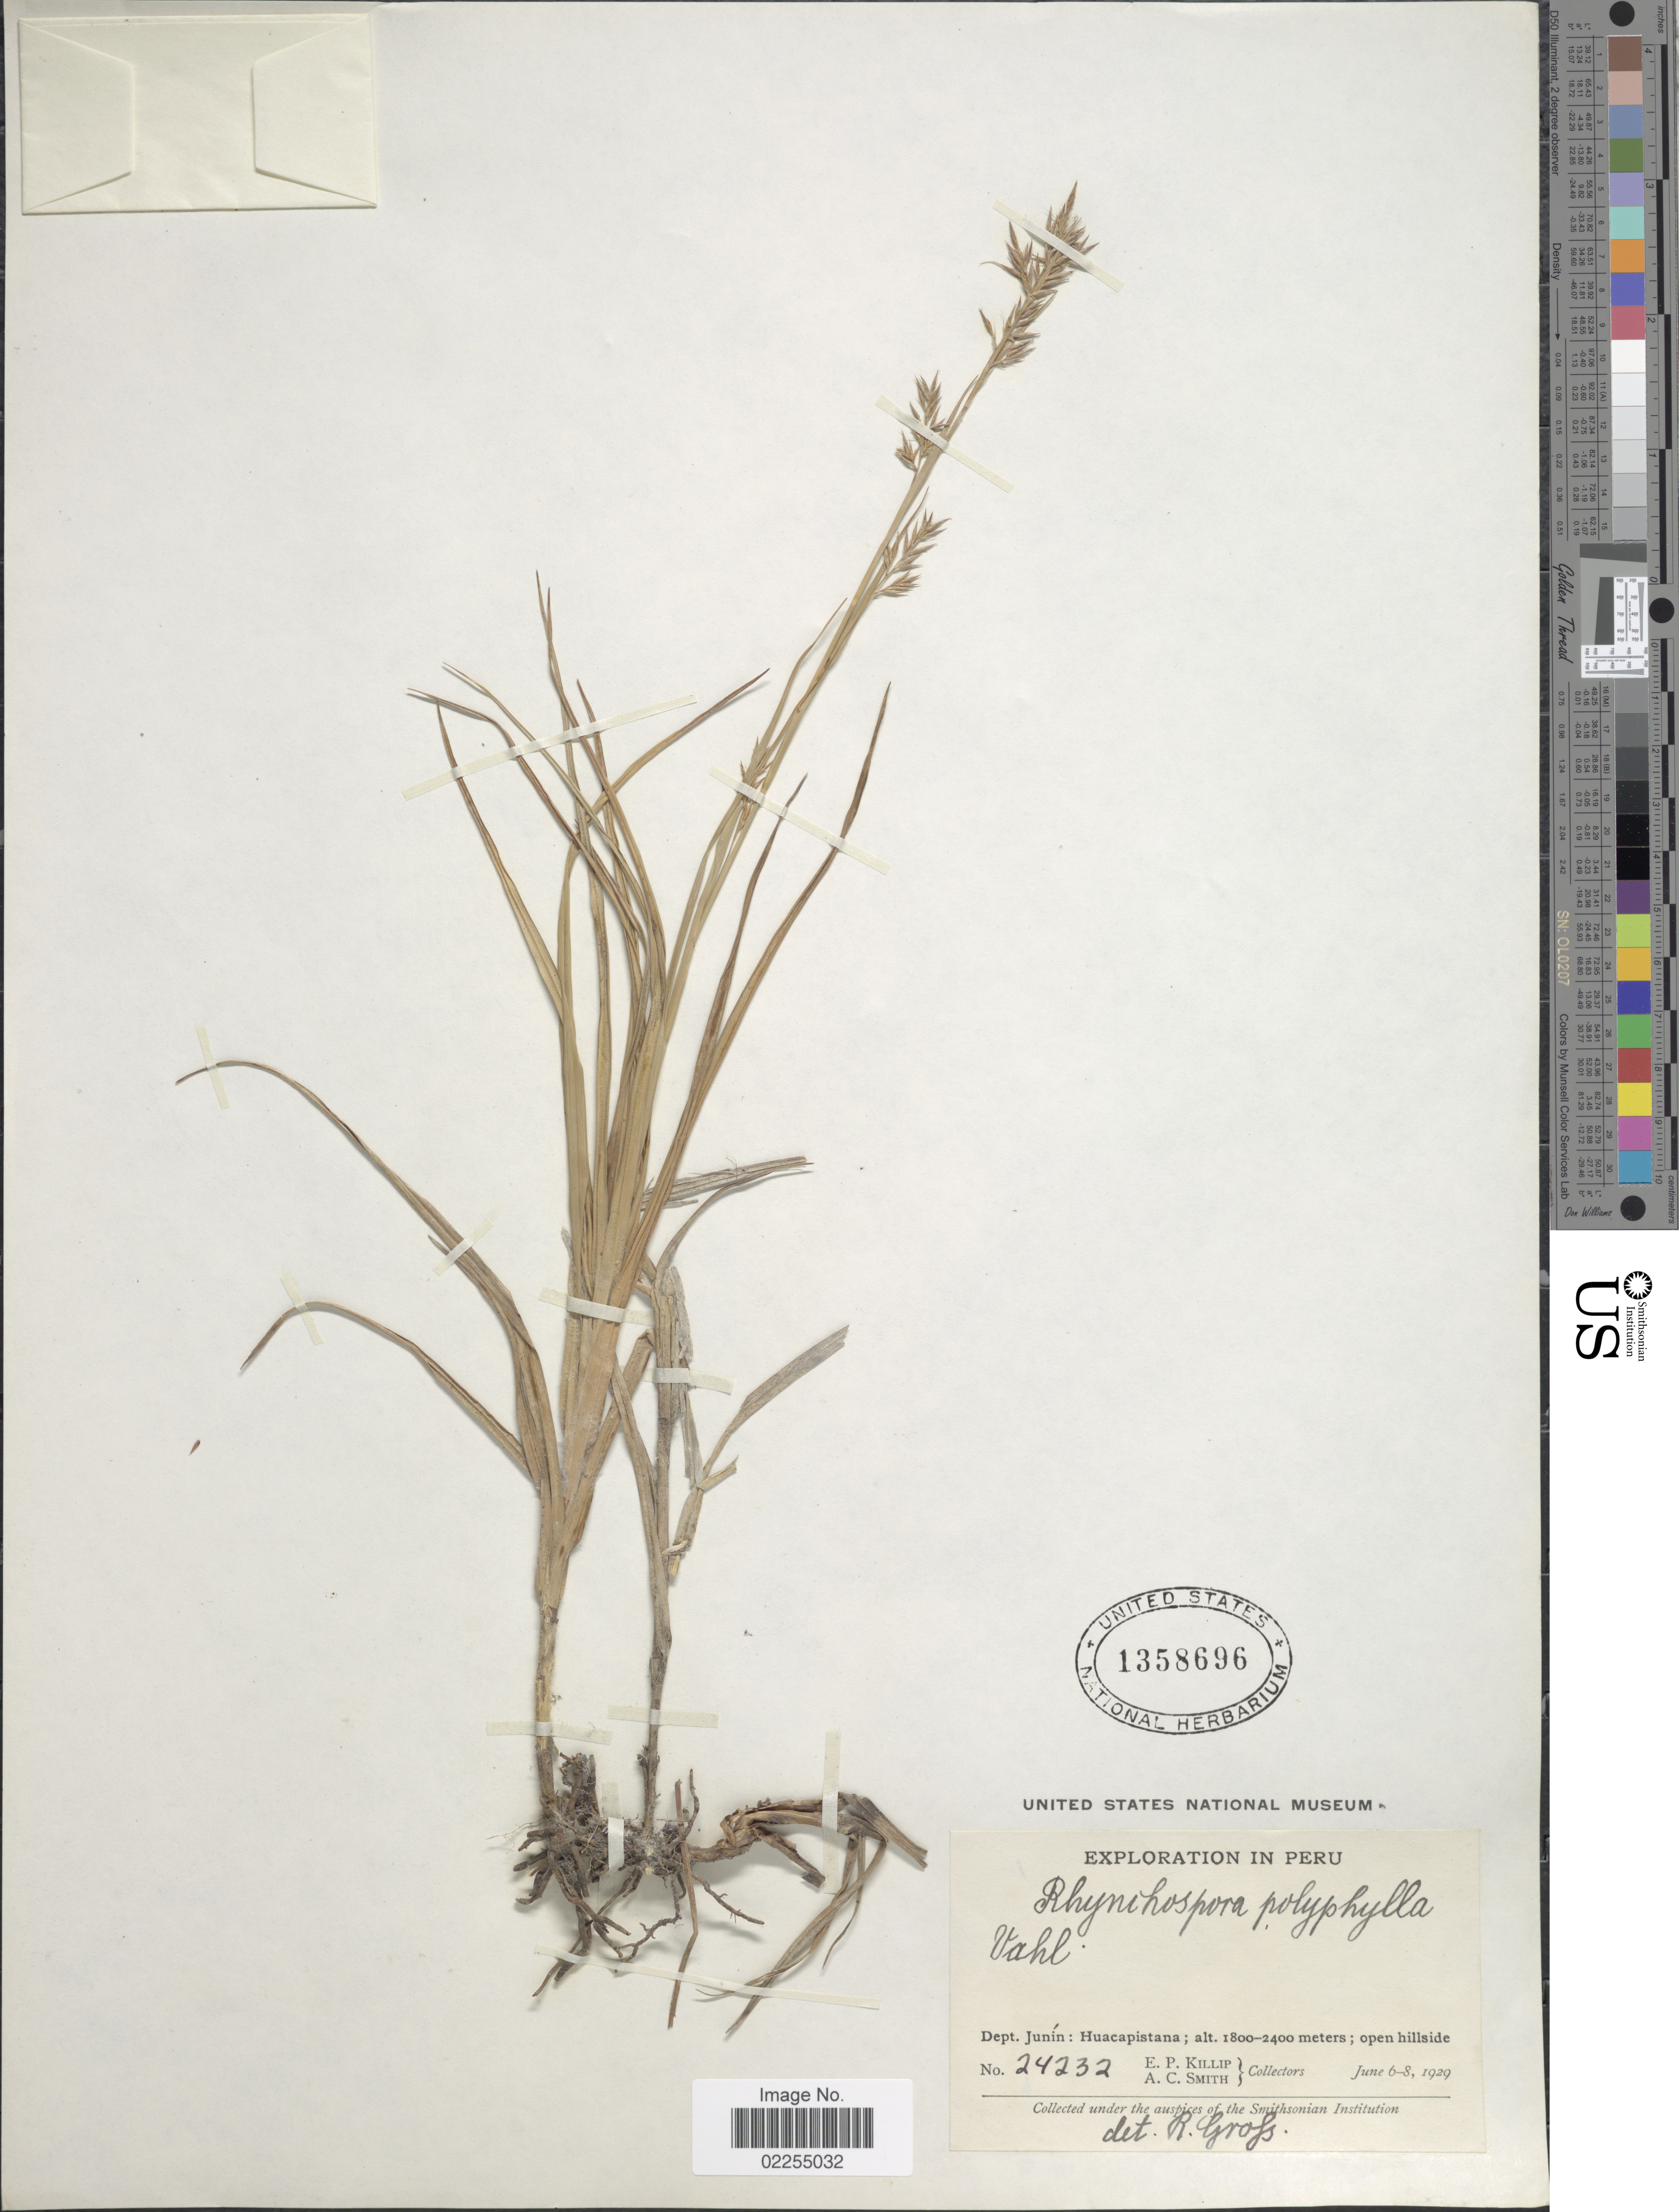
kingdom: Plantae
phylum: Tracheophyta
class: Liliopsida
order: Poales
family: Cyperaceae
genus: Rhynchospora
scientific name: Rhynchospora killipii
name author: Gross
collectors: E. P. Killip & A. C. Smith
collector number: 24232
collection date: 1929-06-06/1929-06-08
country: Peru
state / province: Junín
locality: Huacapistana; open hillside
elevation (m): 1800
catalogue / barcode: US 1358696